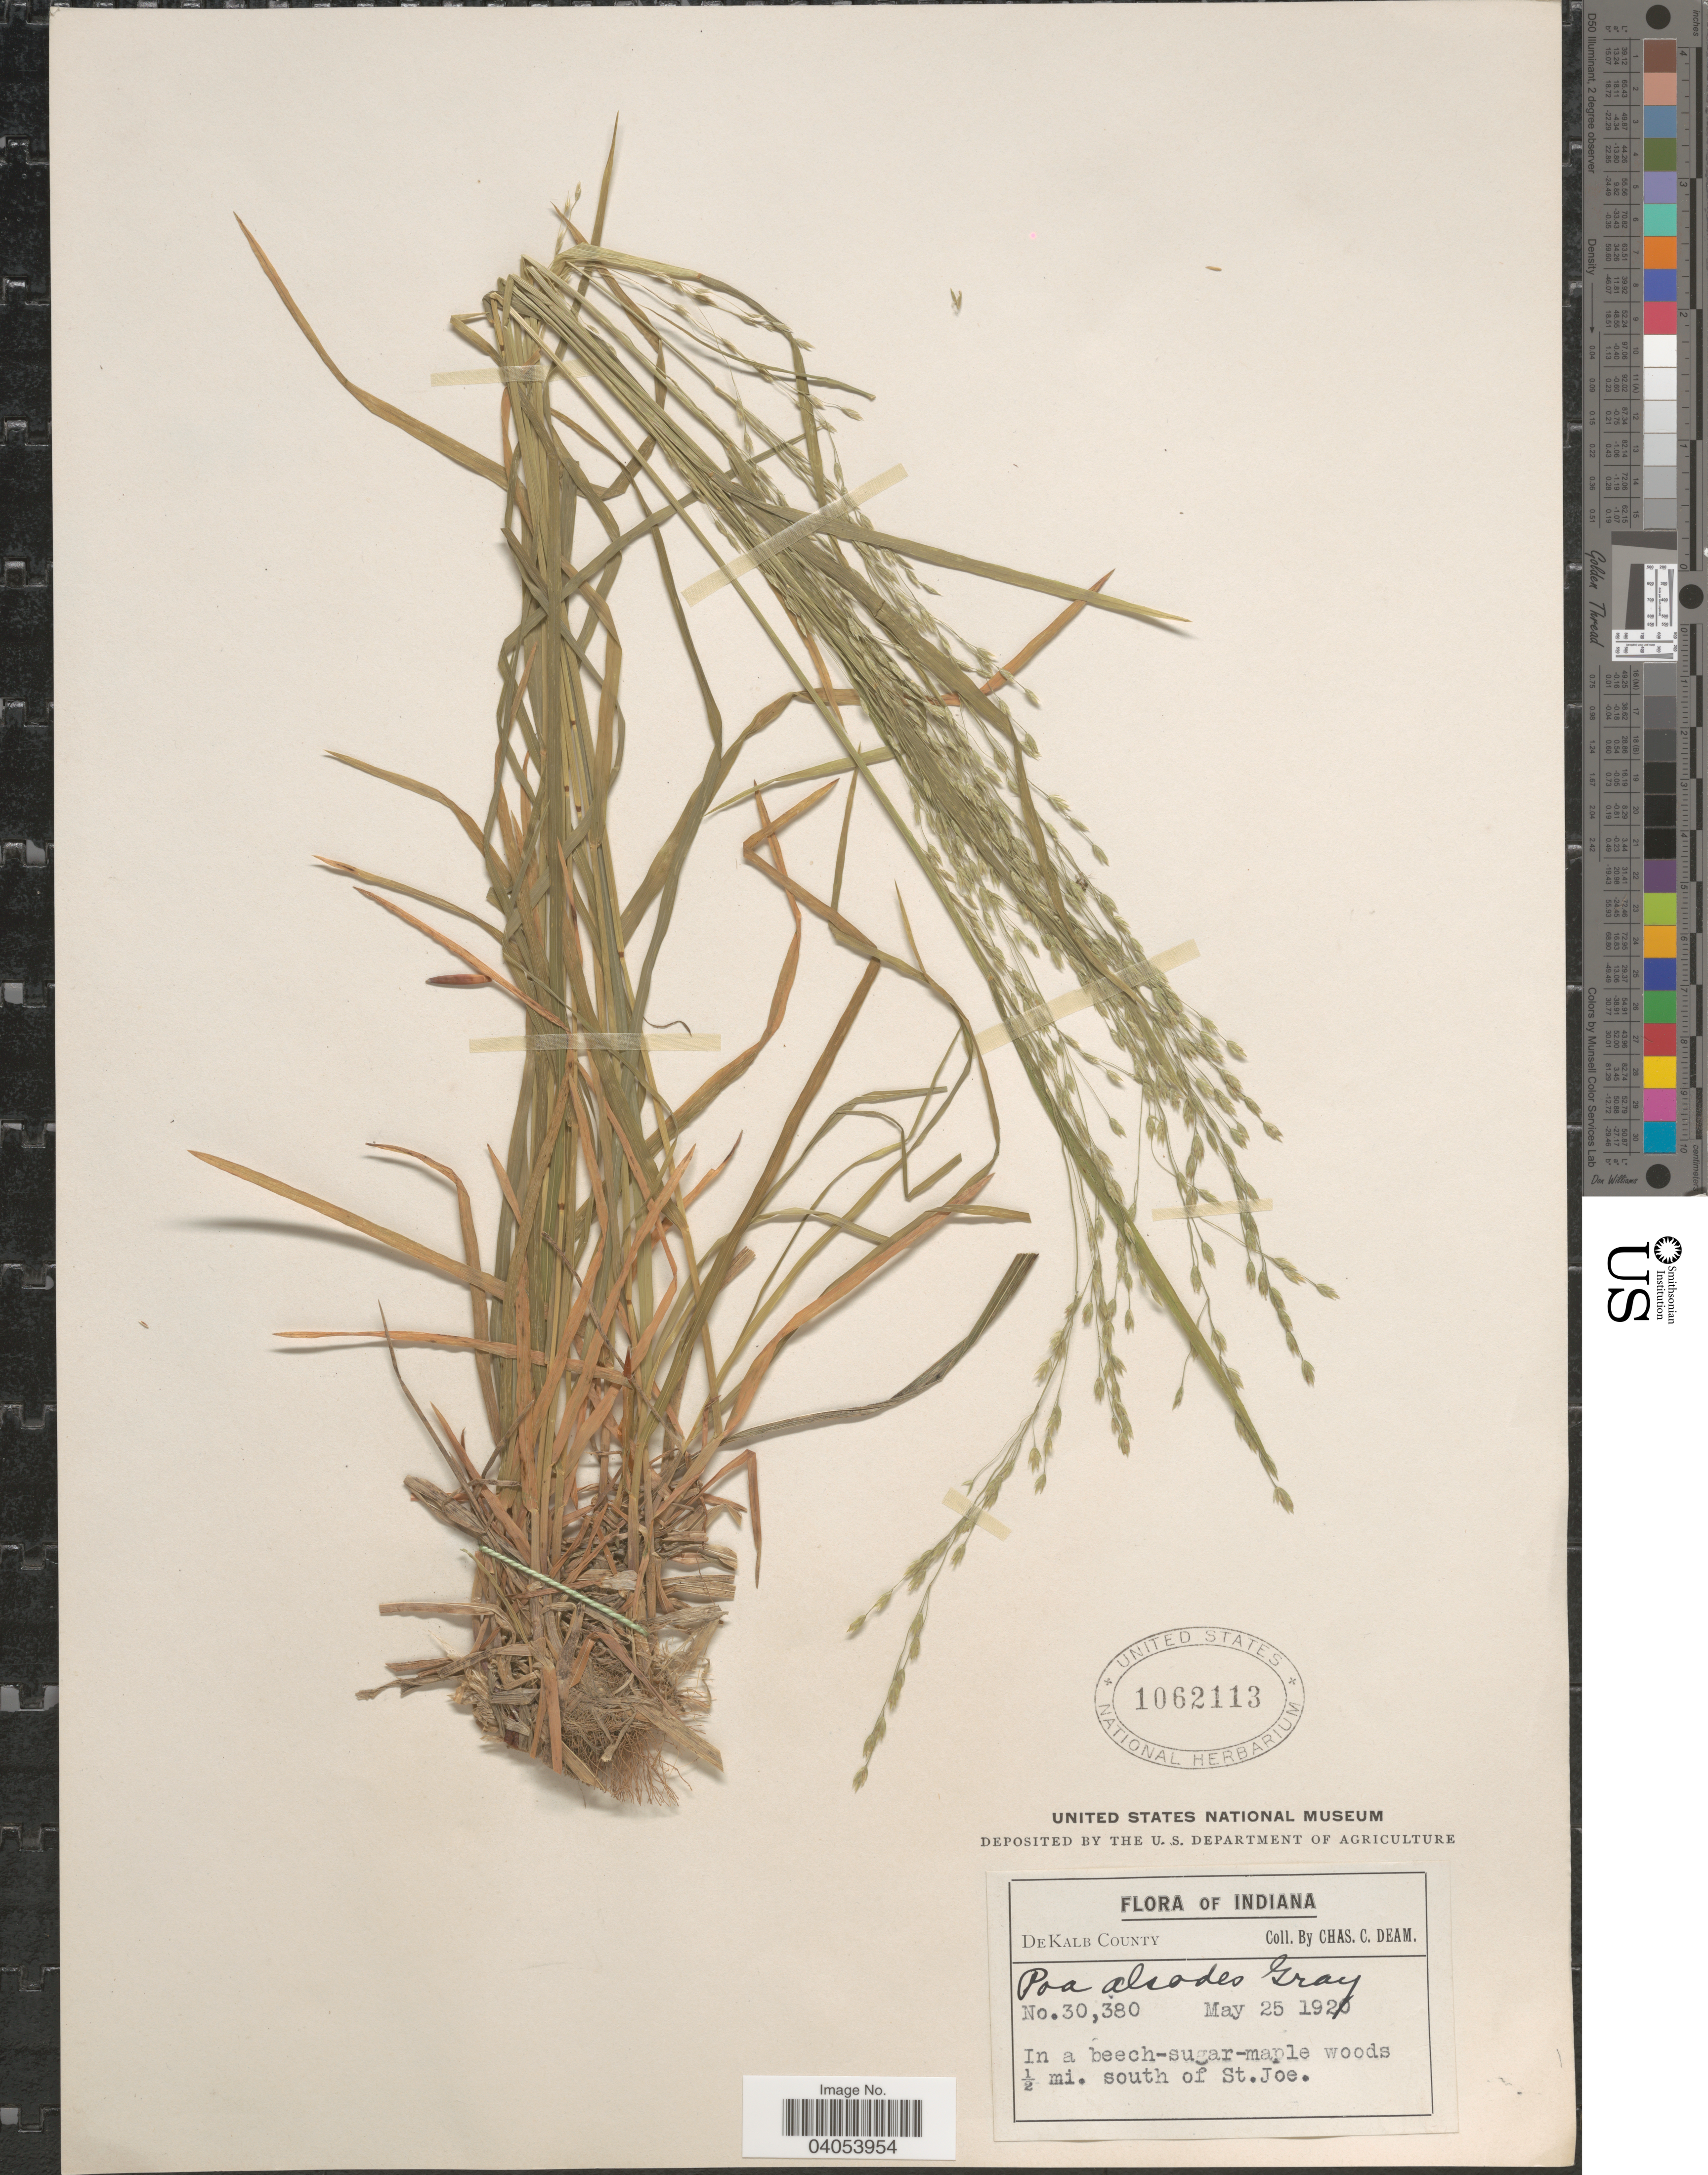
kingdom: Plantae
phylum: Tracheophyta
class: Liliopsida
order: Poales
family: Poaceae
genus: Poa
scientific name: Poa alsodes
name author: A. Gray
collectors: C. C. Deam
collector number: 30380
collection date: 1920-05-25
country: United States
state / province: Indiana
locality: DeKalb County. Woods ½ mi. south of St.Joe.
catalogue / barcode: US 1062113